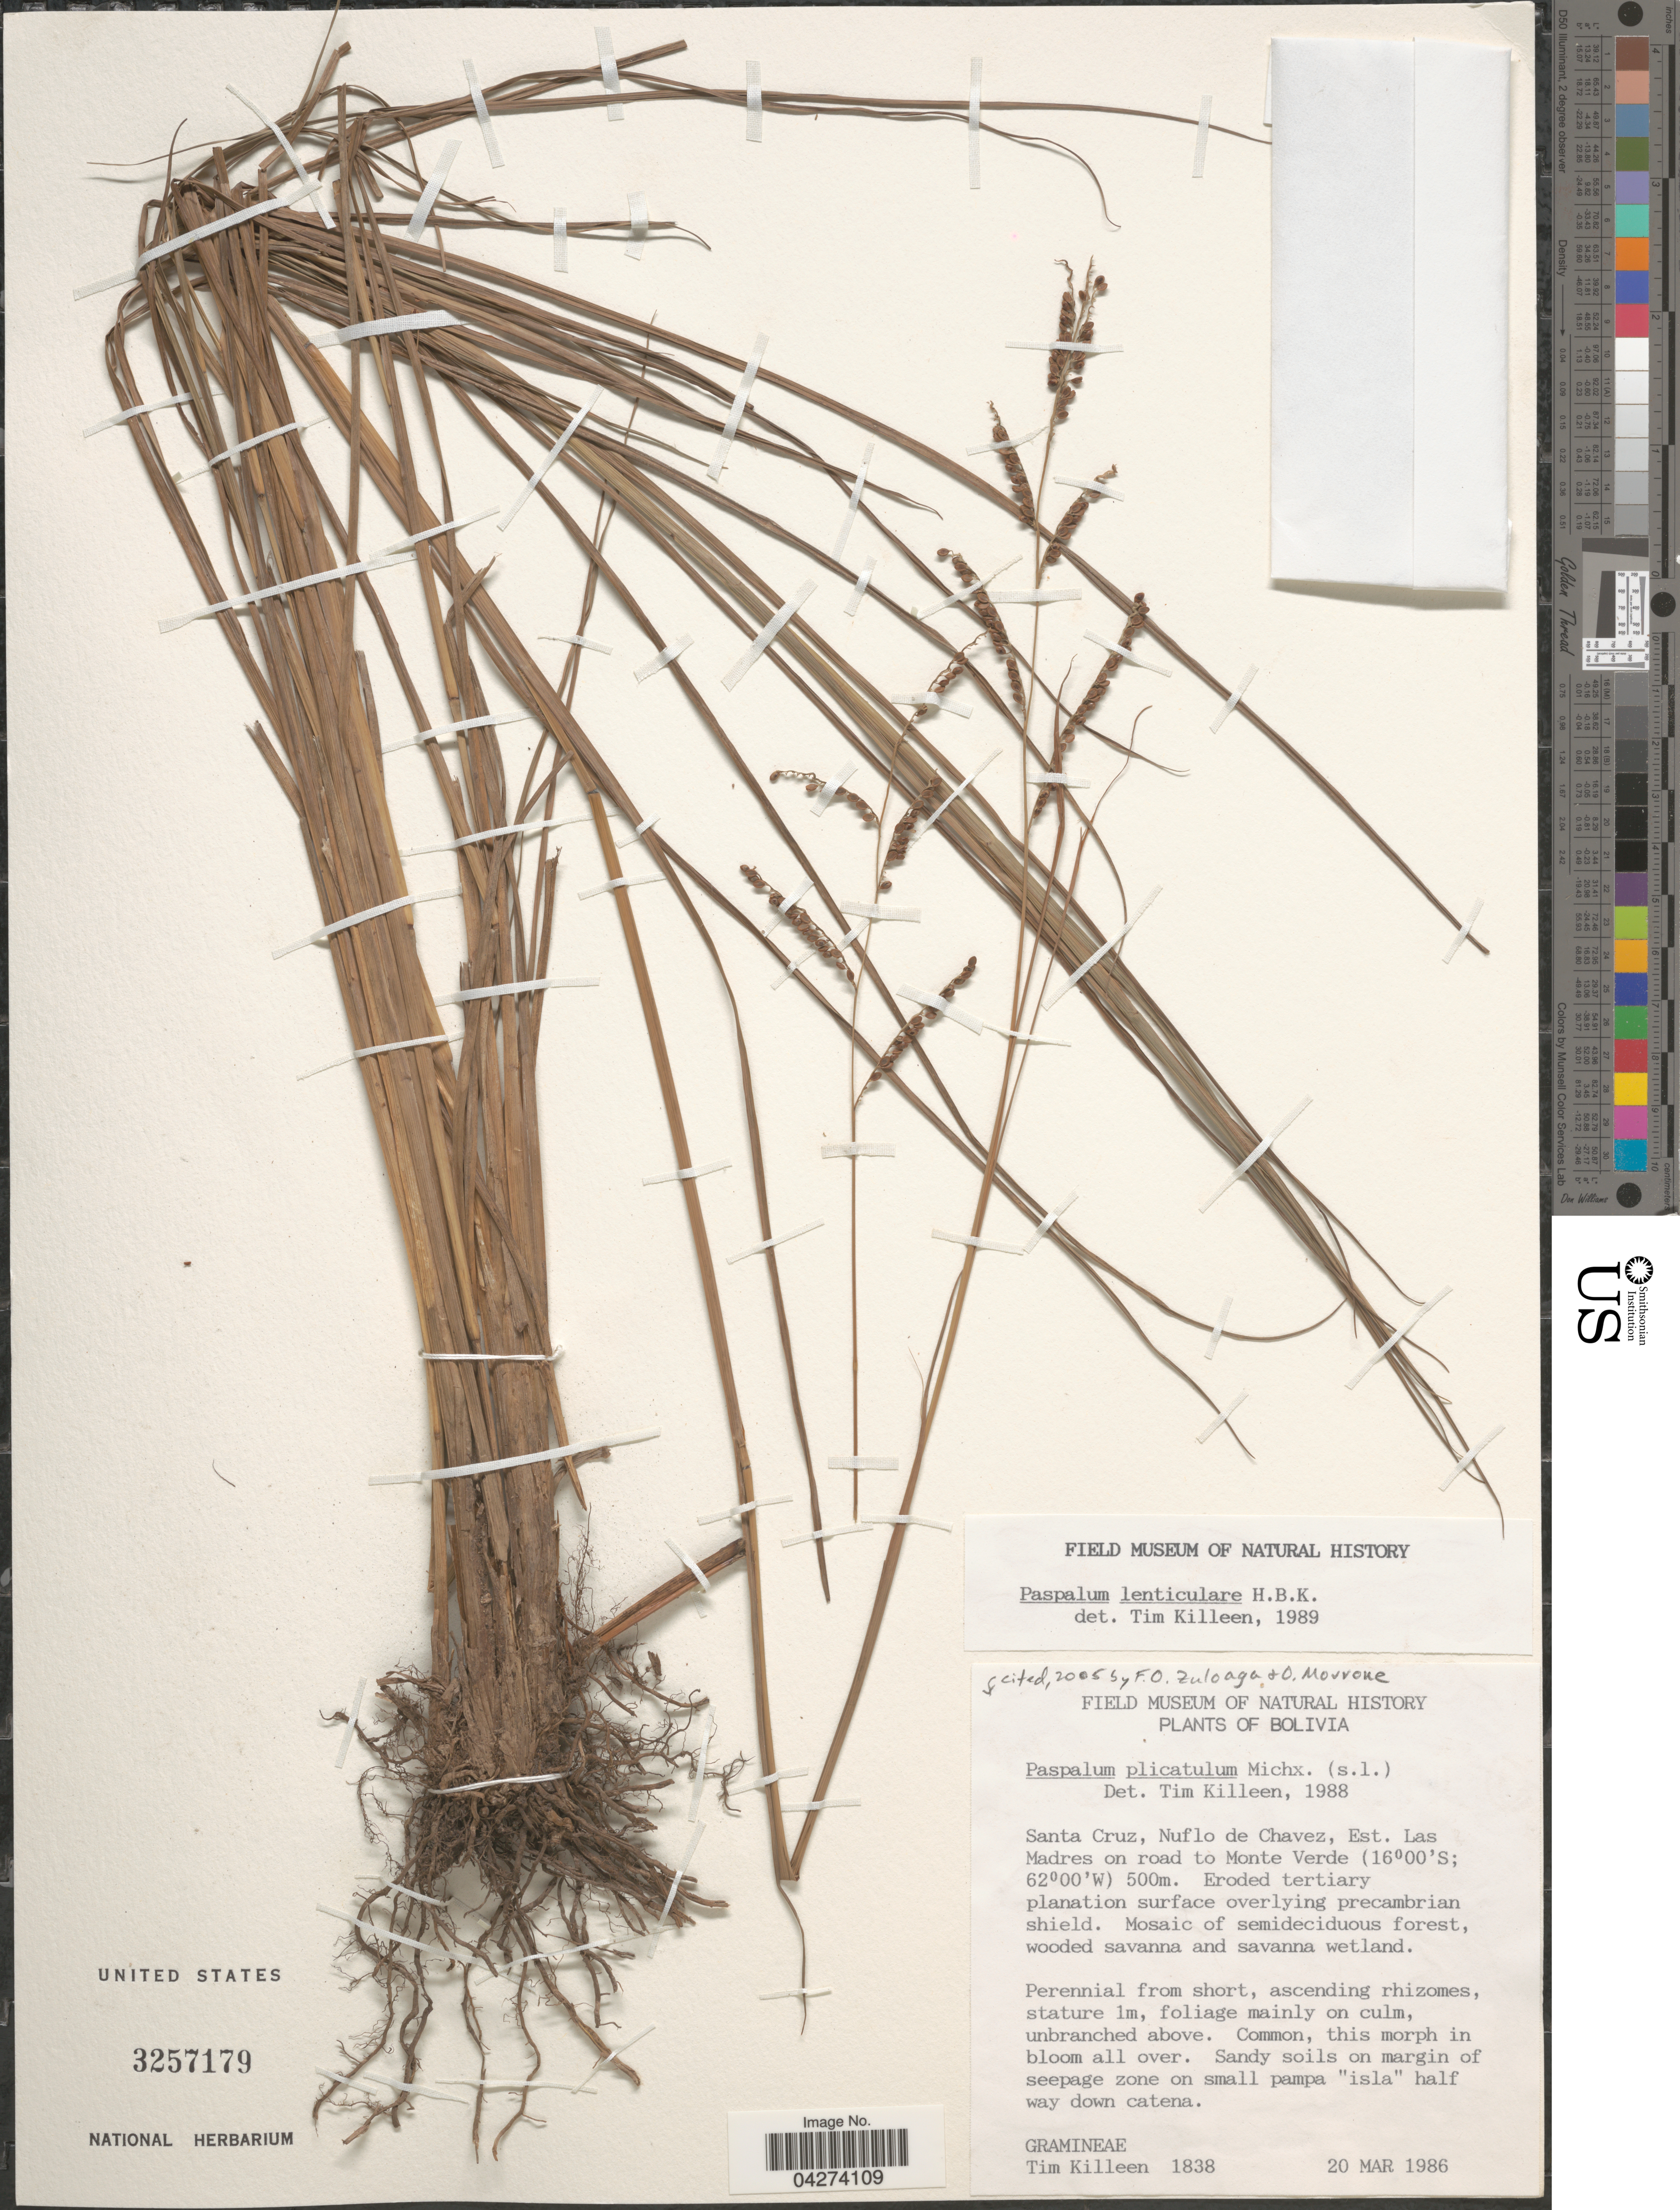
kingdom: Plantae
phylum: Tracheophyta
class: Liliopsida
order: Poales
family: Poaceae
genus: Paspalum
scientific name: Paspalum plicatulum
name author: Michx.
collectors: T. J. Killeen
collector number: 1838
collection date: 1986-03-20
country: Bolivia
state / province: Santa Cruz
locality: Nuflo de Chavez, Est. Las Madres on road to Monte Verde.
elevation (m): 500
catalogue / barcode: US 3257179